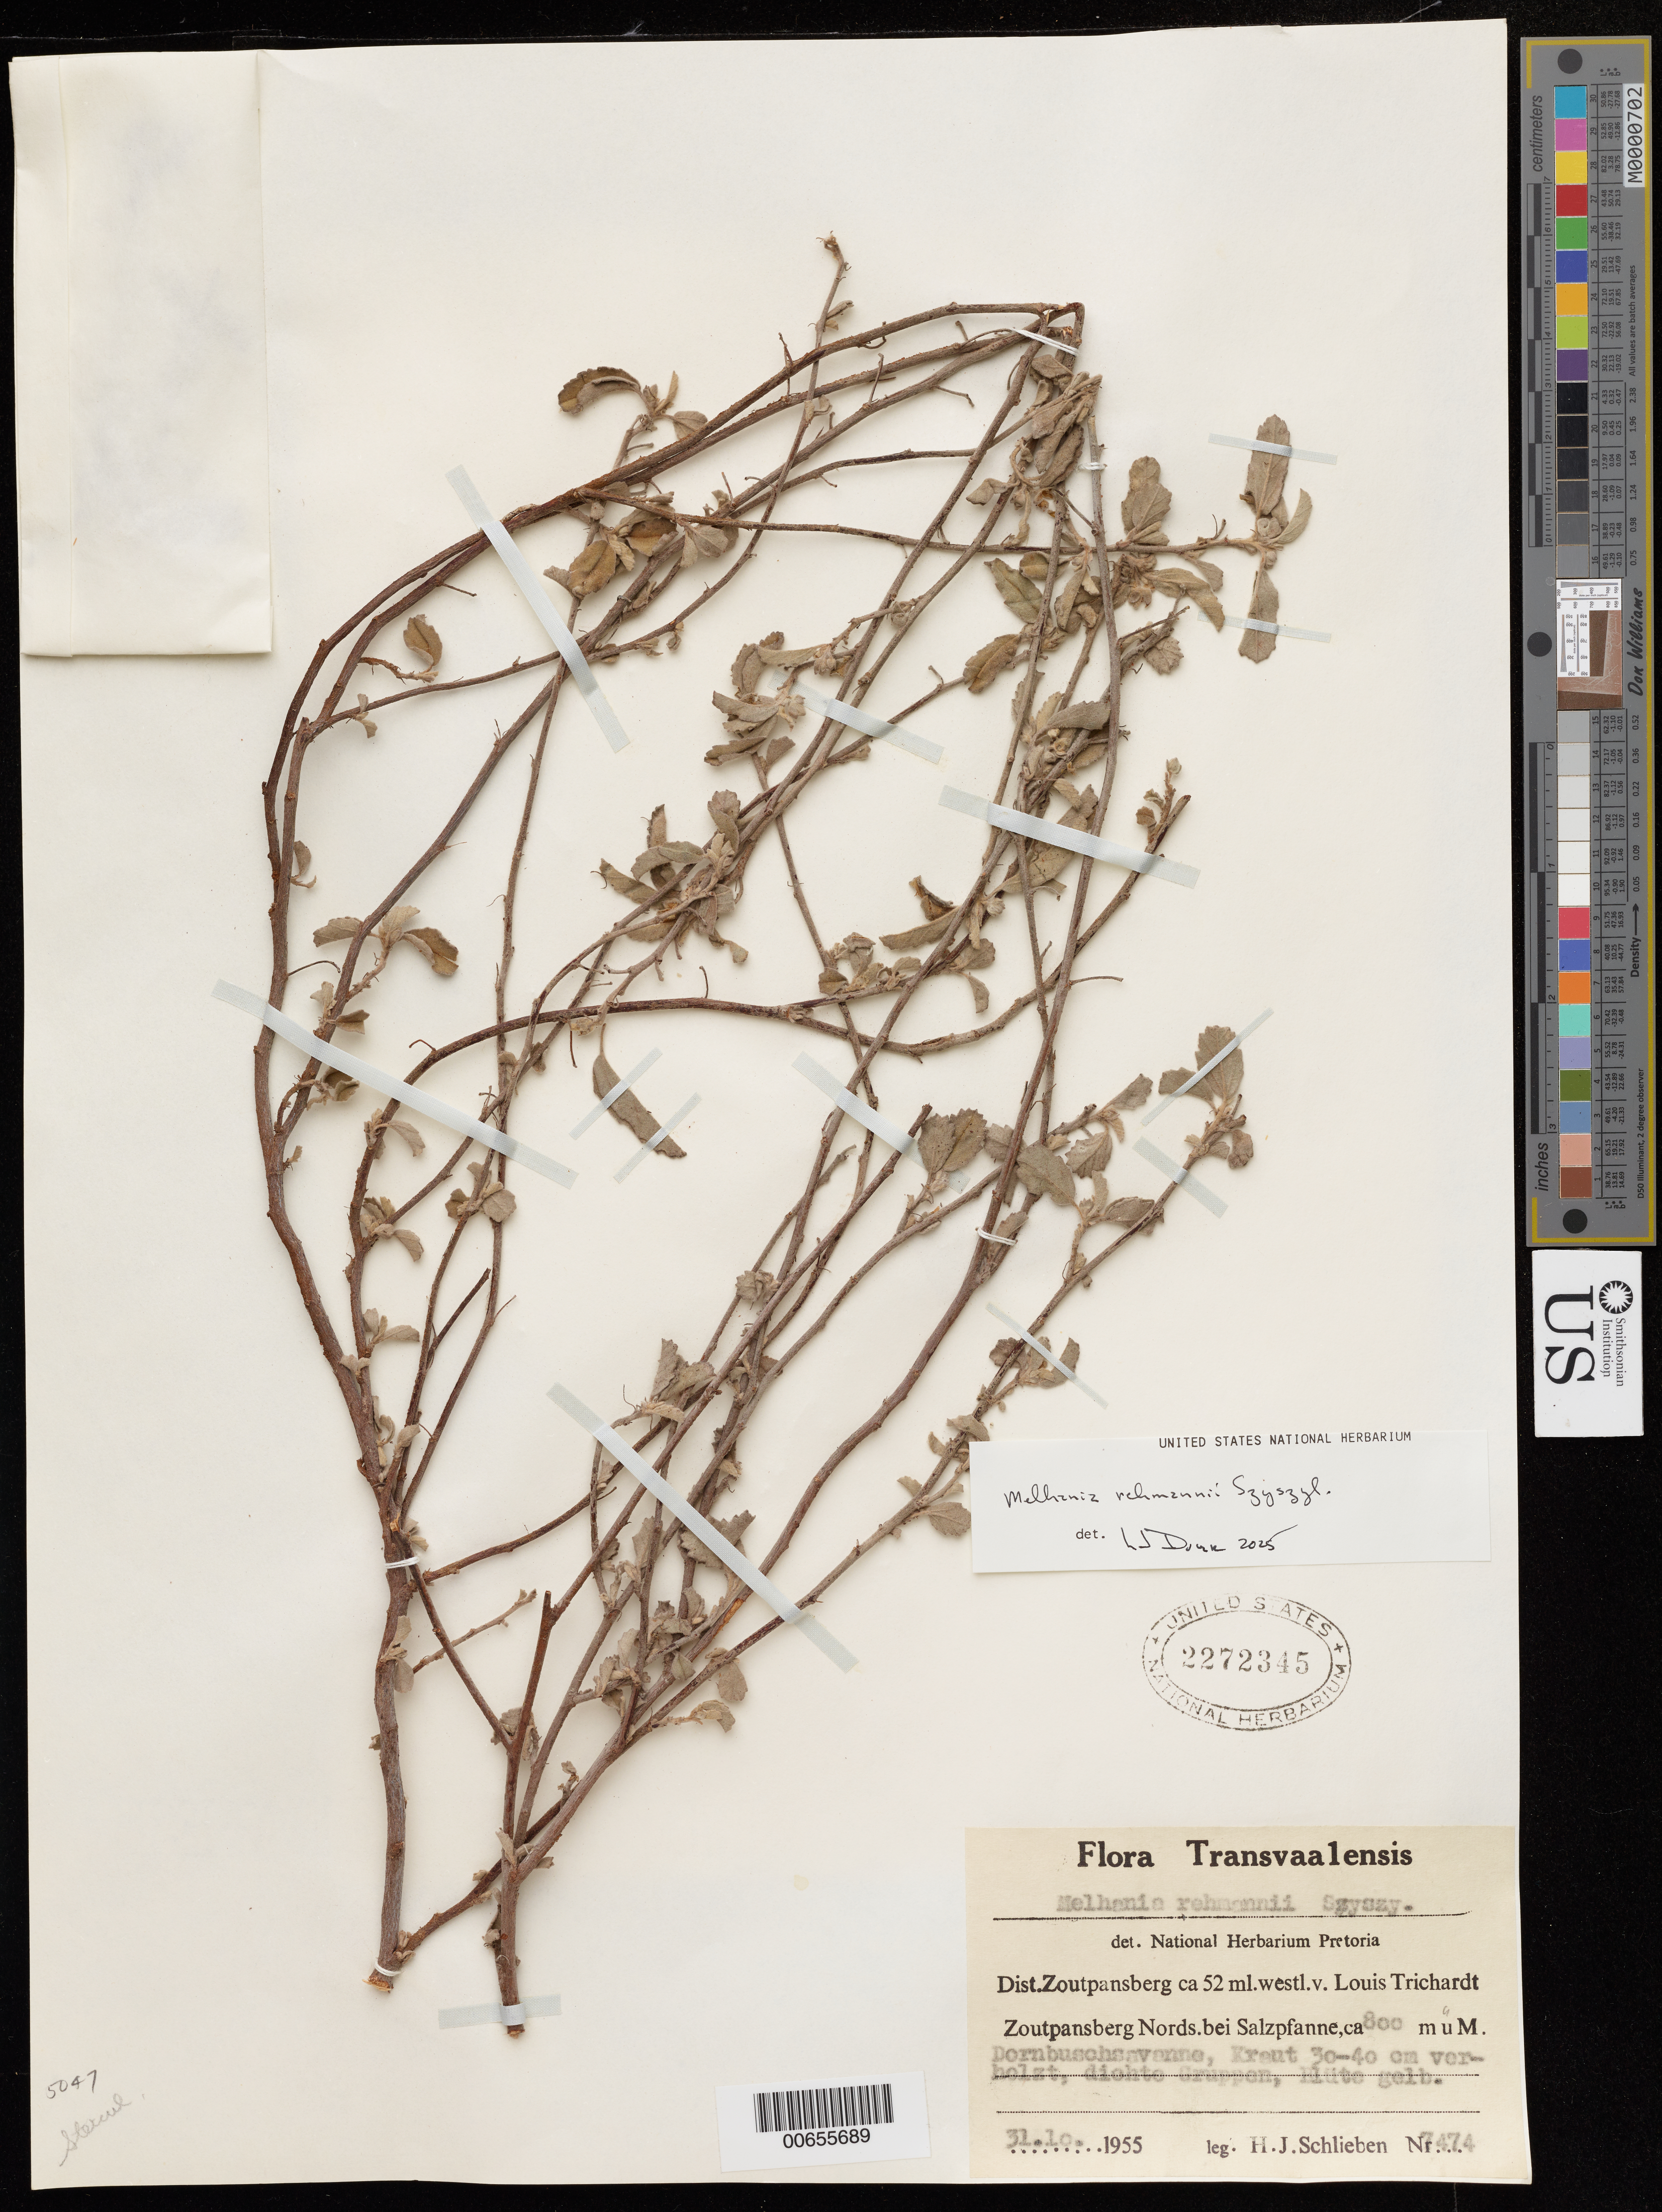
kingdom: Plantae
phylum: Tracheophyta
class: Magnoliopsida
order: Malvales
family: Malvaceae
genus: Melhania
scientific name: Melhania rehmannii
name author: Szyszyl.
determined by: Dorr, L. J., (BOT), Smithsonian Institution - National Museum of Natural History (UNITED STATES)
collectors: H. J. Schlieben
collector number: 7474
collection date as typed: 31 Oct 1955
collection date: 1955-10-31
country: South Africa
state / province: Limpopo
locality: Ca. 52 ml. W v. Louis Trichardt, Zoutpansberg Nords. bei Salzpfanne. Transvaal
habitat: Dornbuschsavanne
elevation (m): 800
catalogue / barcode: US 2272345